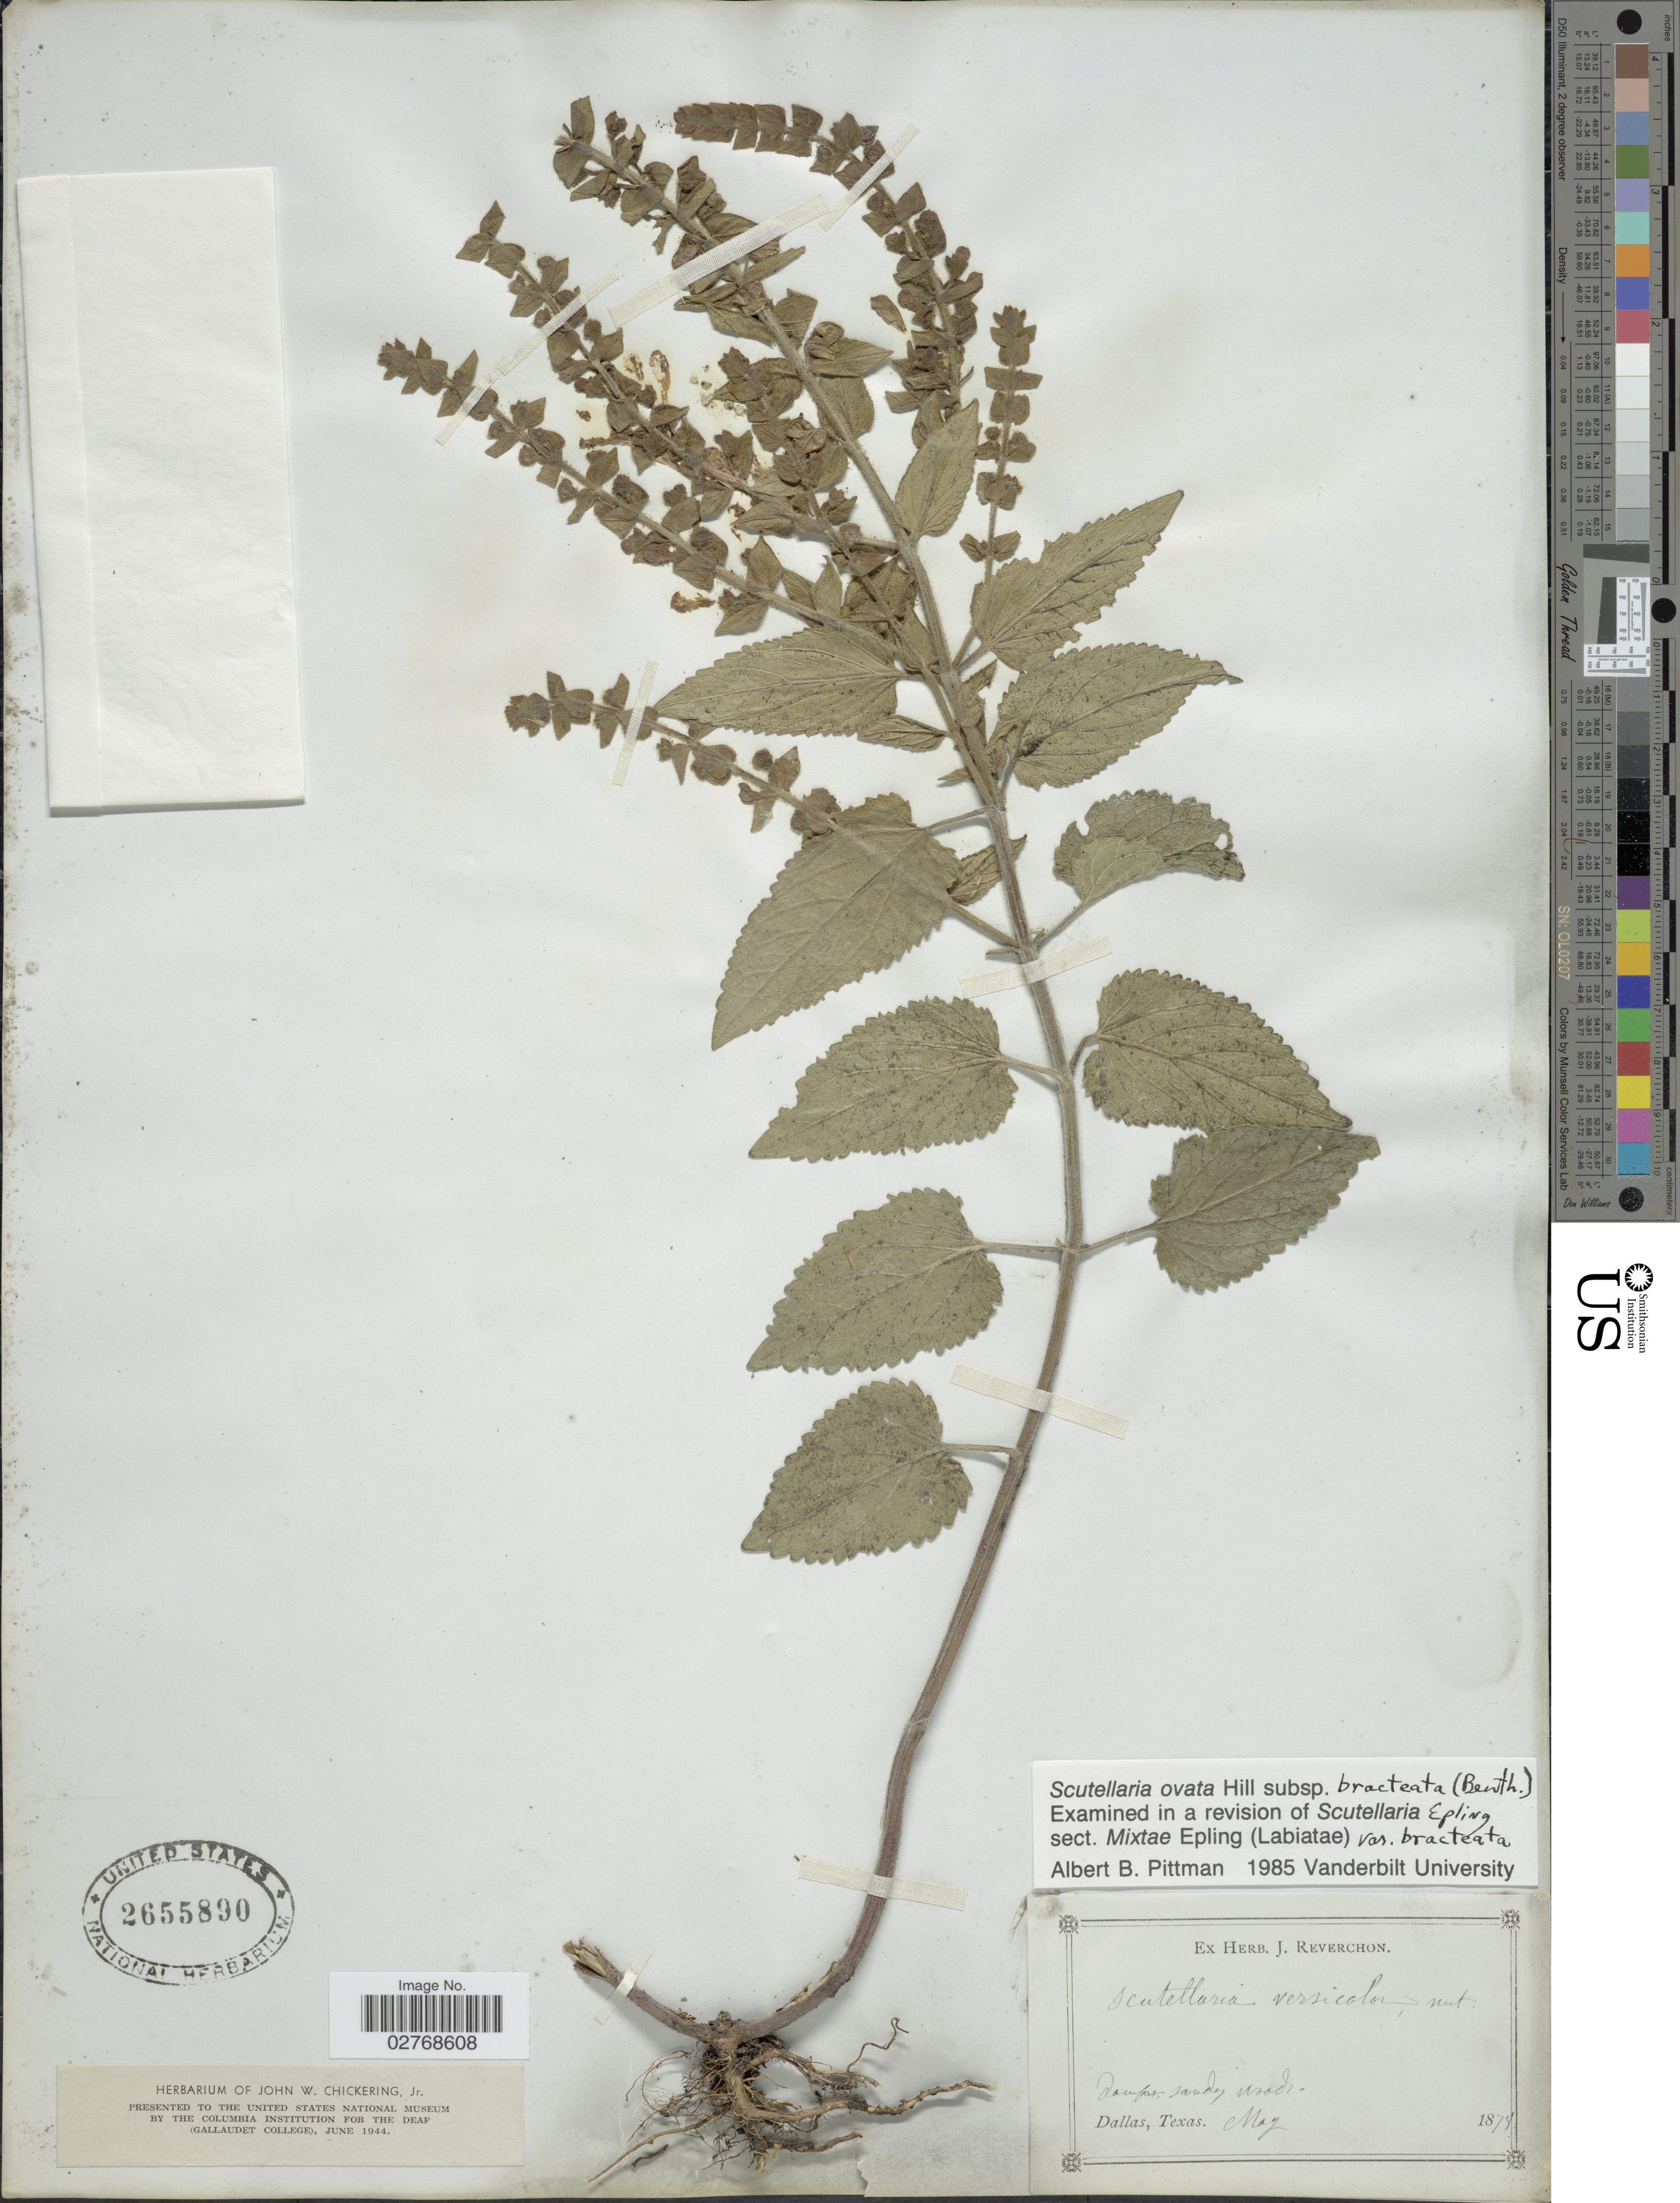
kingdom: Plantae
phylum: Tracheophyta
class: Magnoliopsida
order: Lamiales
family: Lamiaceae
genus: Scutellaria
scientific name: Scutellaria ovata subsp. bracteata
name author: (Benth.) Epling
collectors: ex herb. J. Reverchon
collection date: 1878-05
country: United States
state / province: Texas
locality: Dallas.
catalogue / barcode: US 2655890